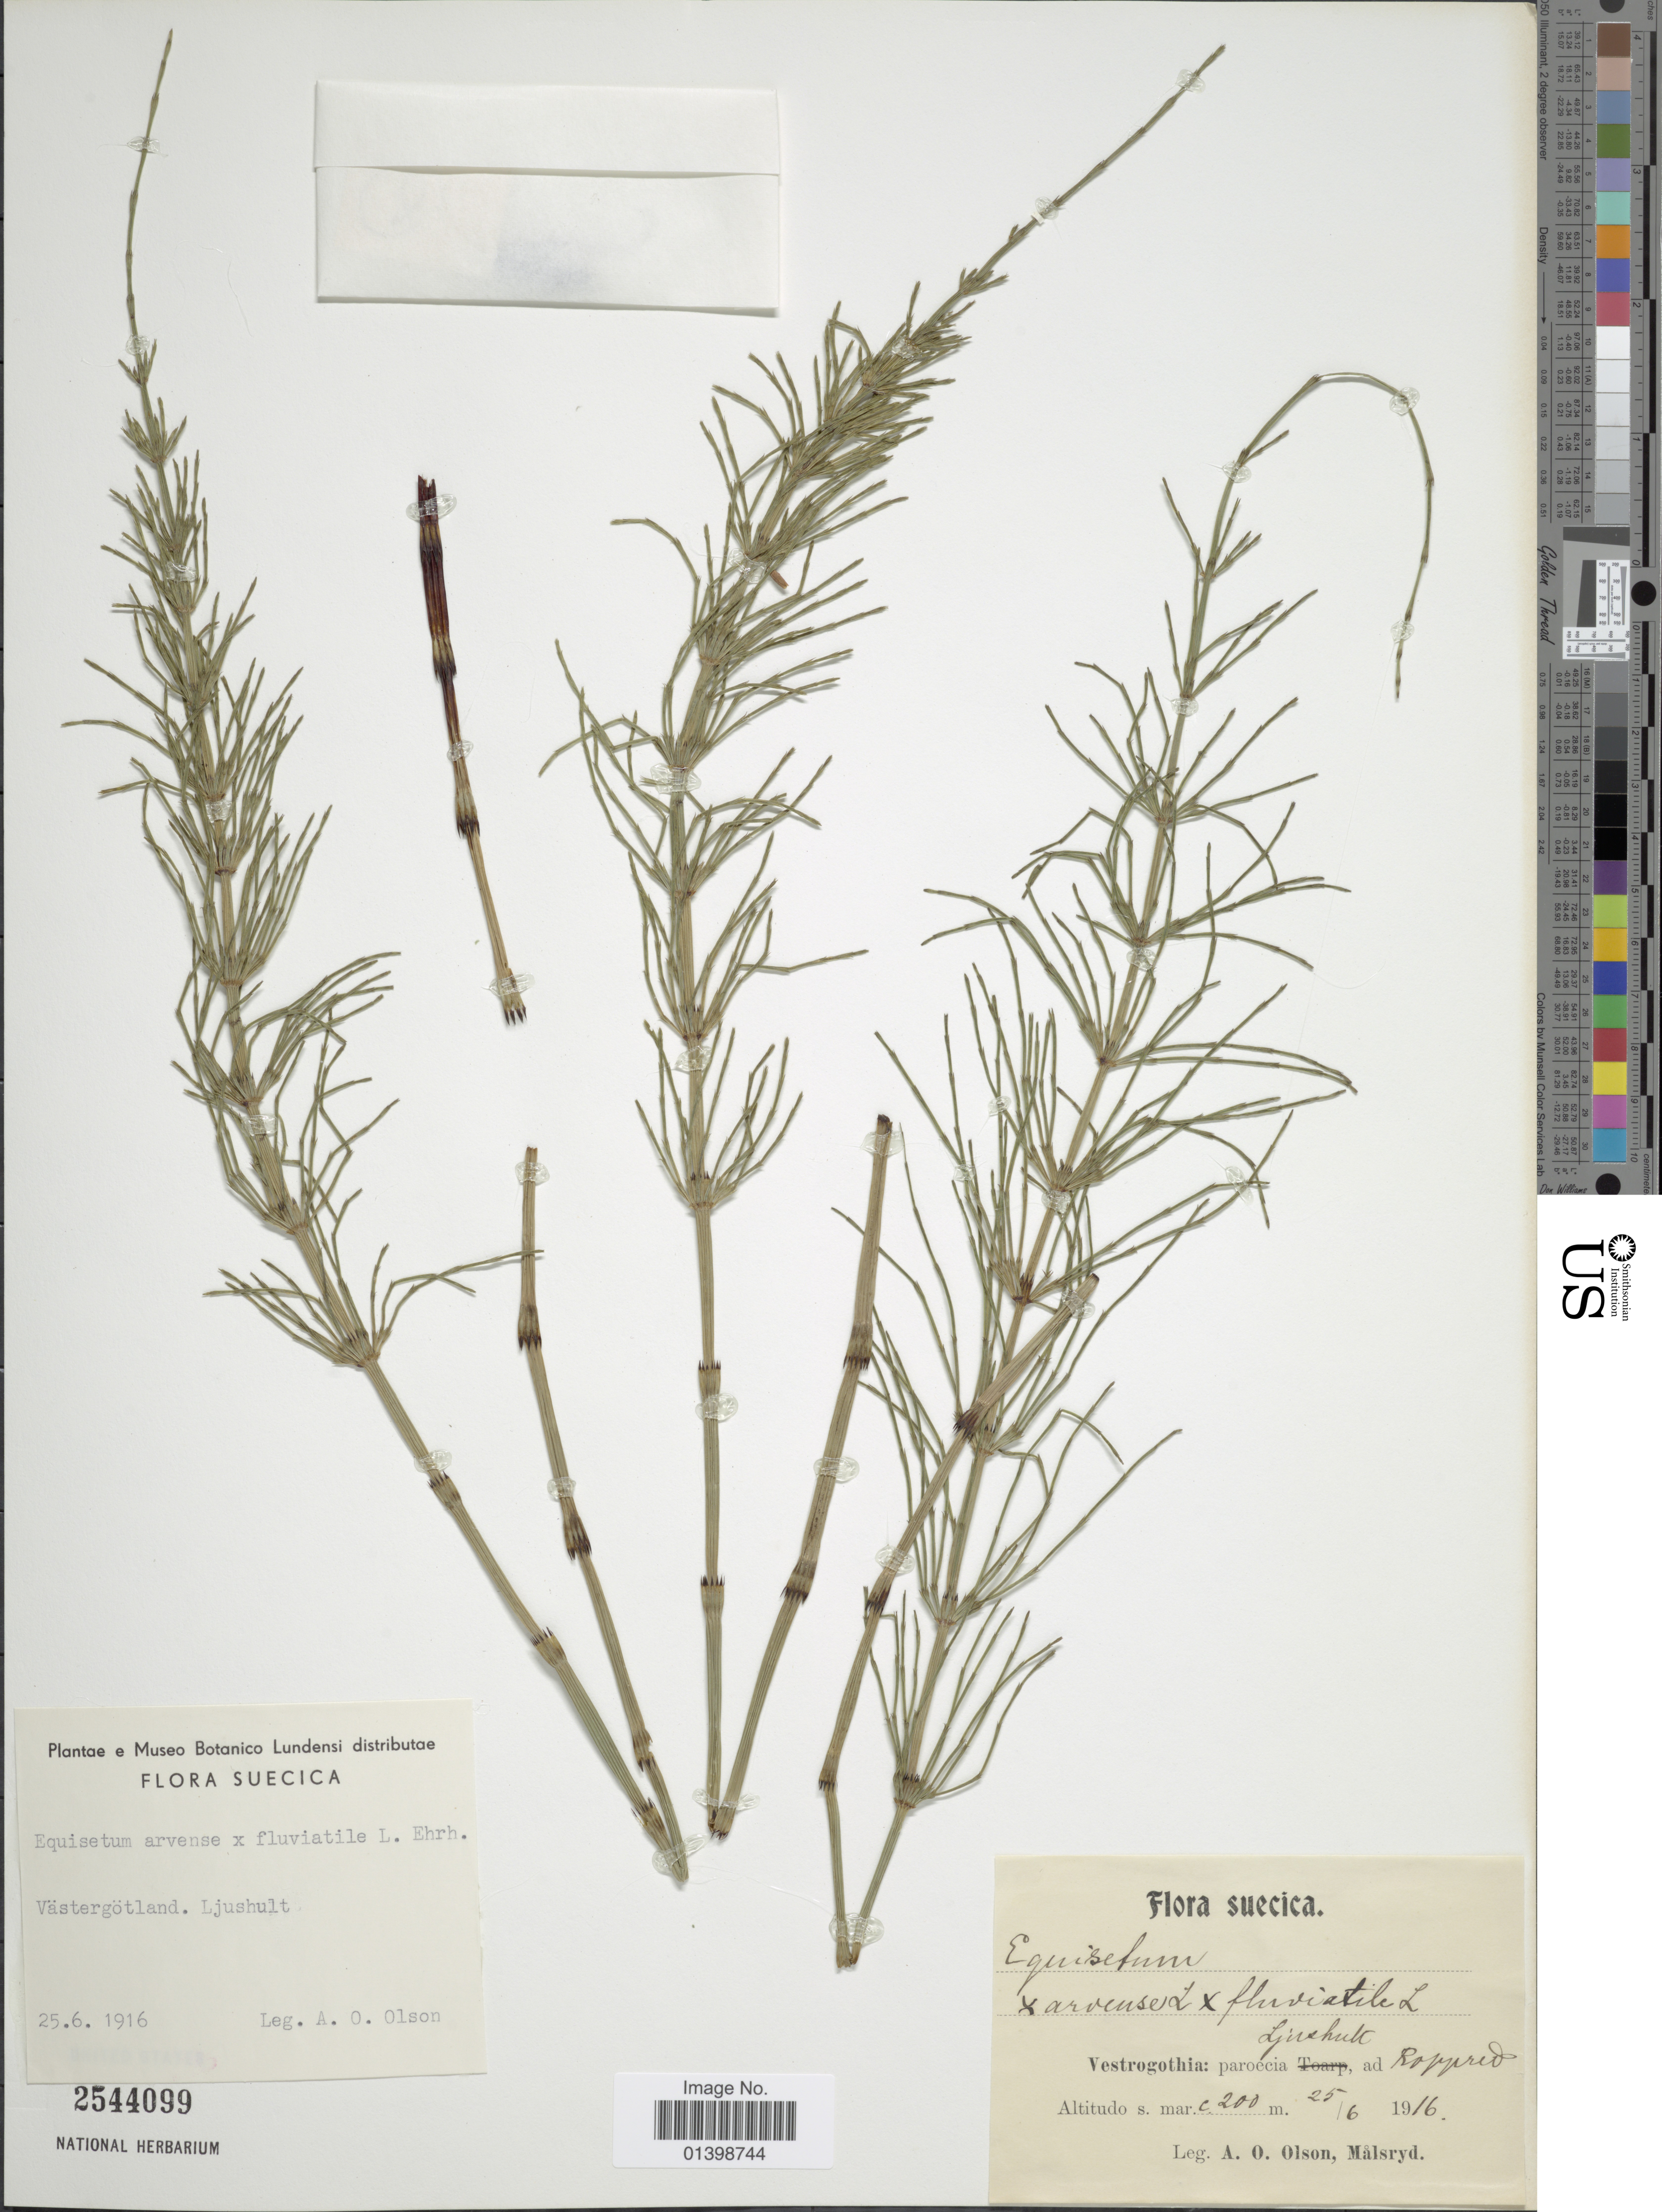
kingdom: Plantae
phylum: Tracheophyta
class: Polypodiopsida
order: Equisetales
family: Equisetaceae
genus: Equisetum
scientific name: Equisetum x litorale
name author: Kuhlw.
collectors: A. Olson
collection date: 1916-06-25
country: Sweden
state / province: Västra Götaland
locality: Ljushult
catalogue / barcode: US 2544099